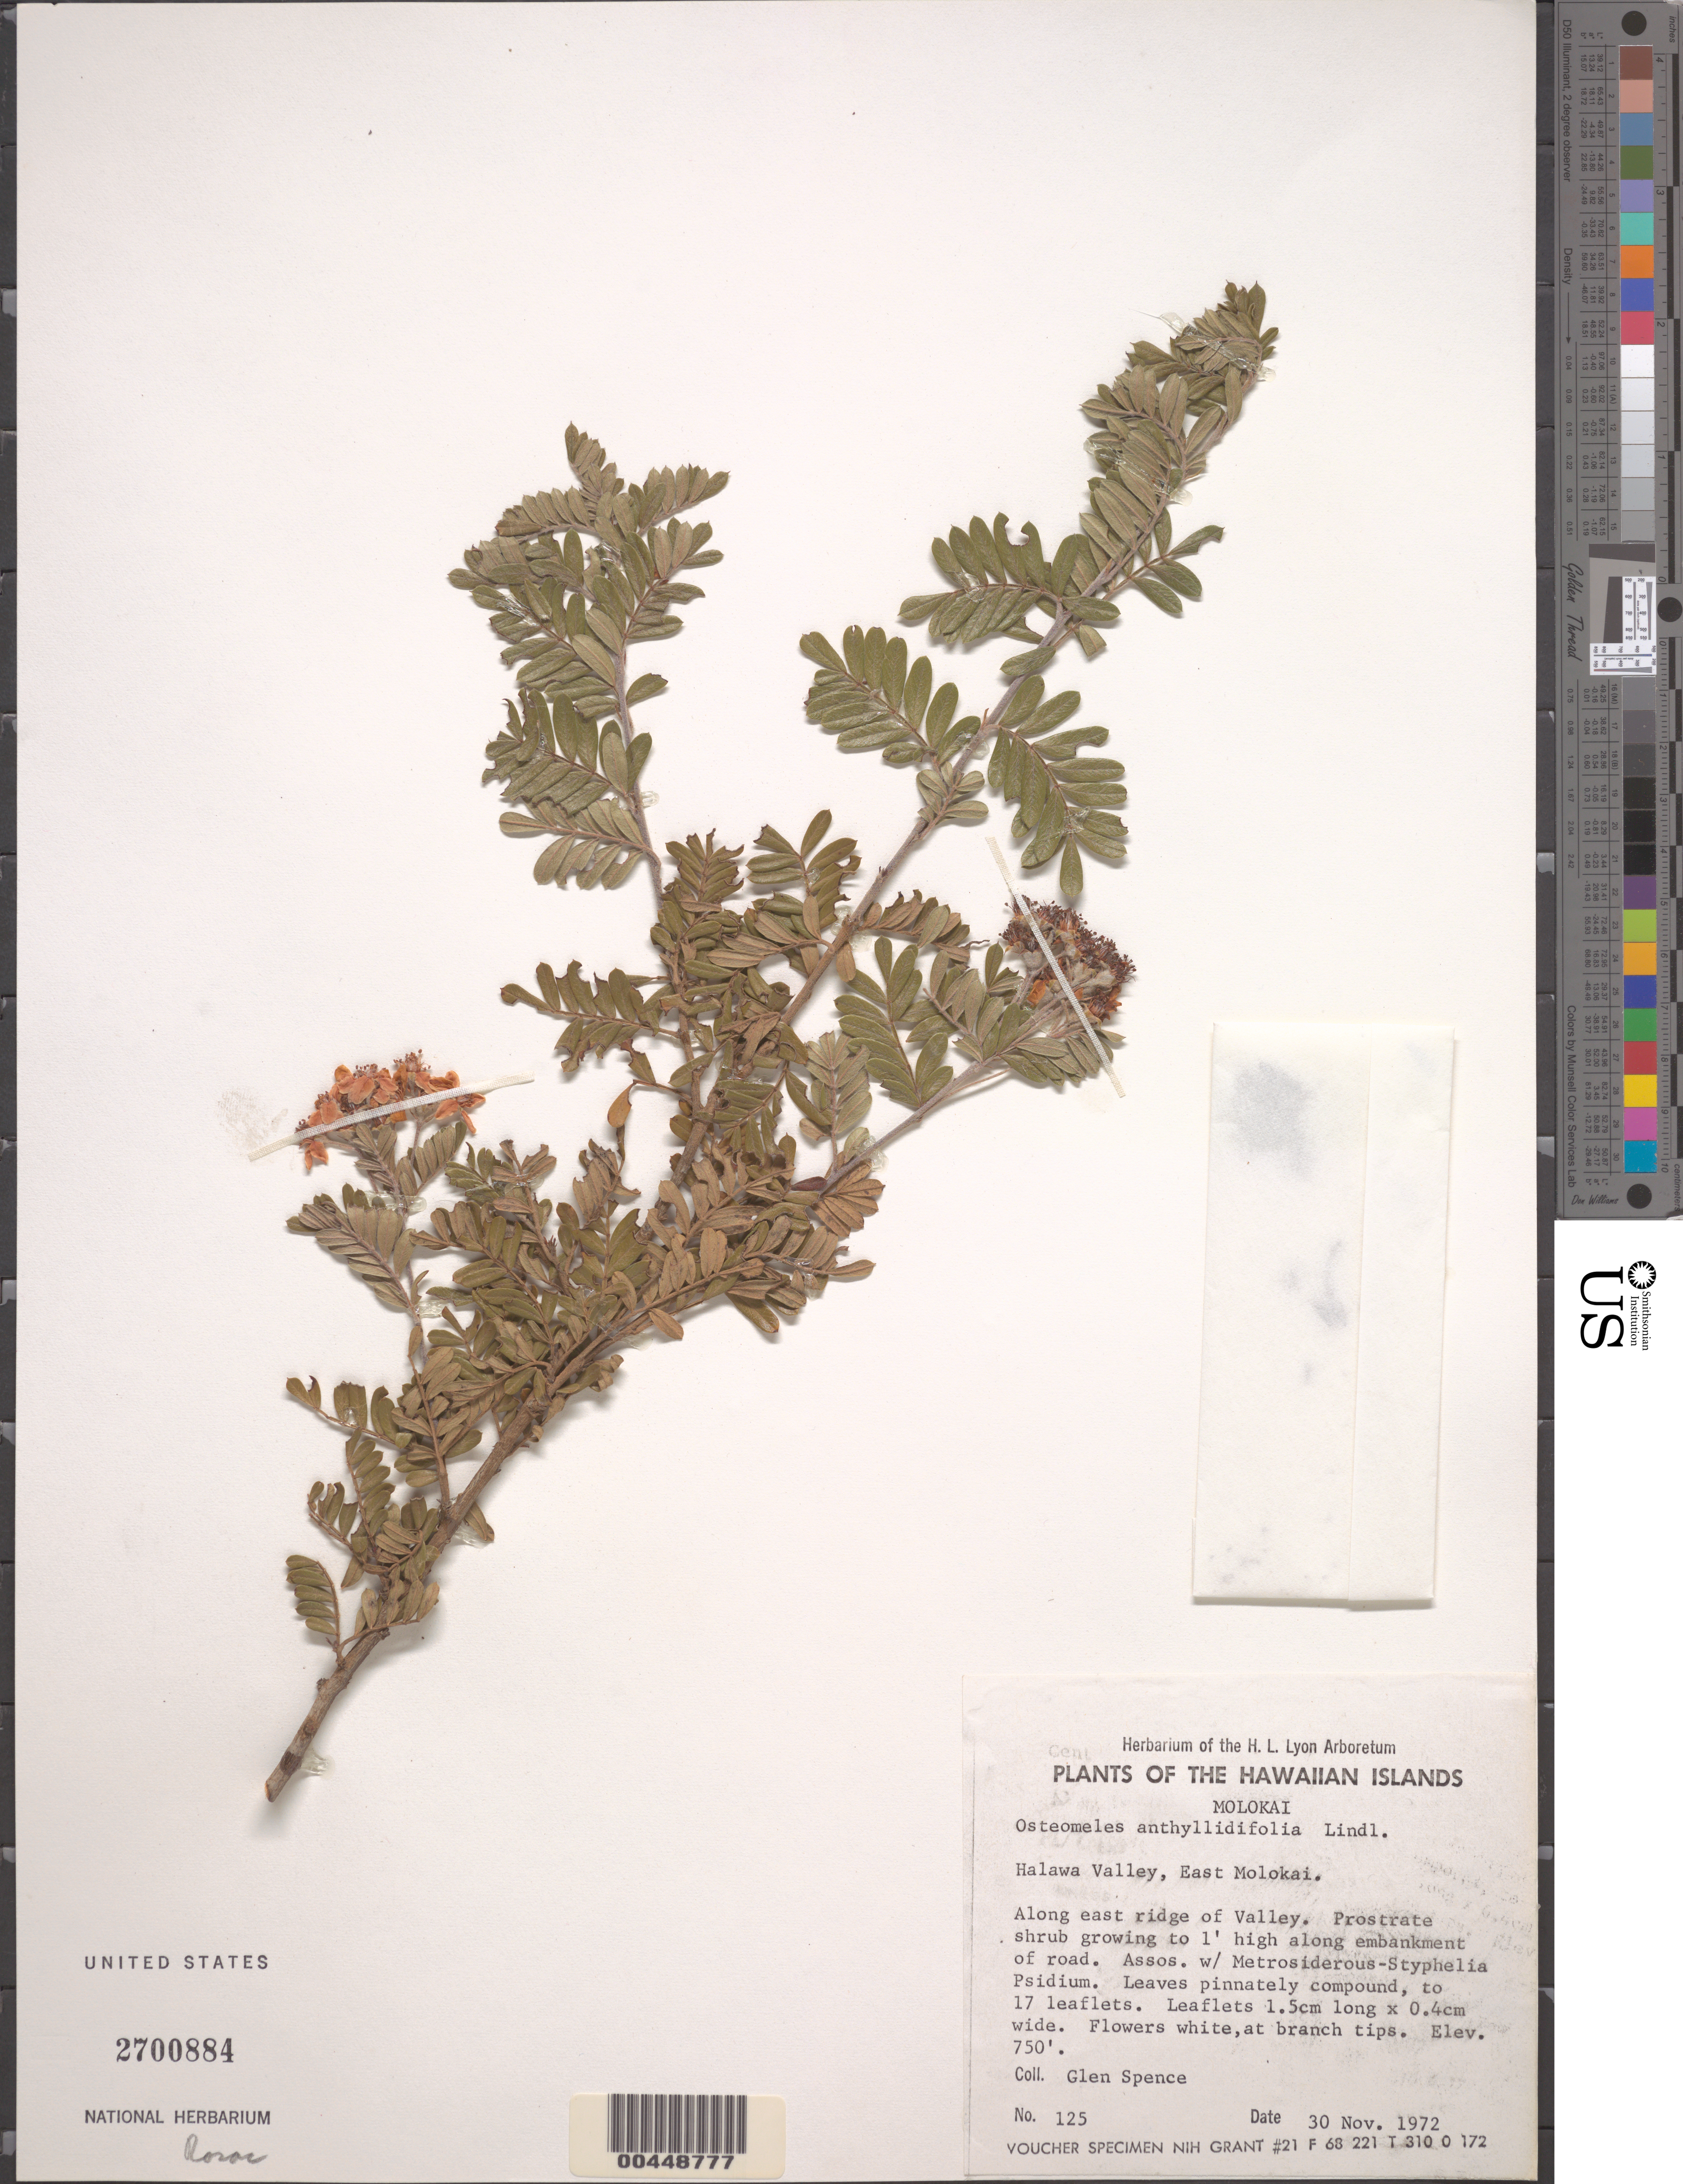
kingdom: Plantae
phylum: Tracheophyta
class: Magnoliopsida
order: Rosales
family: Rosaceae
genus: Osteomeles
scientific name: Osteomeles anthyllidifolia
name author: (Small) Lindl.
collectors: G. Spence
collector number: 125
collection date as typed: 30 Nov 1972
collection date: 1972-11-30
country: United States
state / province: Hawaii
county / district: Maui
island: Moloka'i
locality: Along E ridge of Halawa Valley, E Molokai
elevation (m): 229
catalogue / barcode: US 2700884